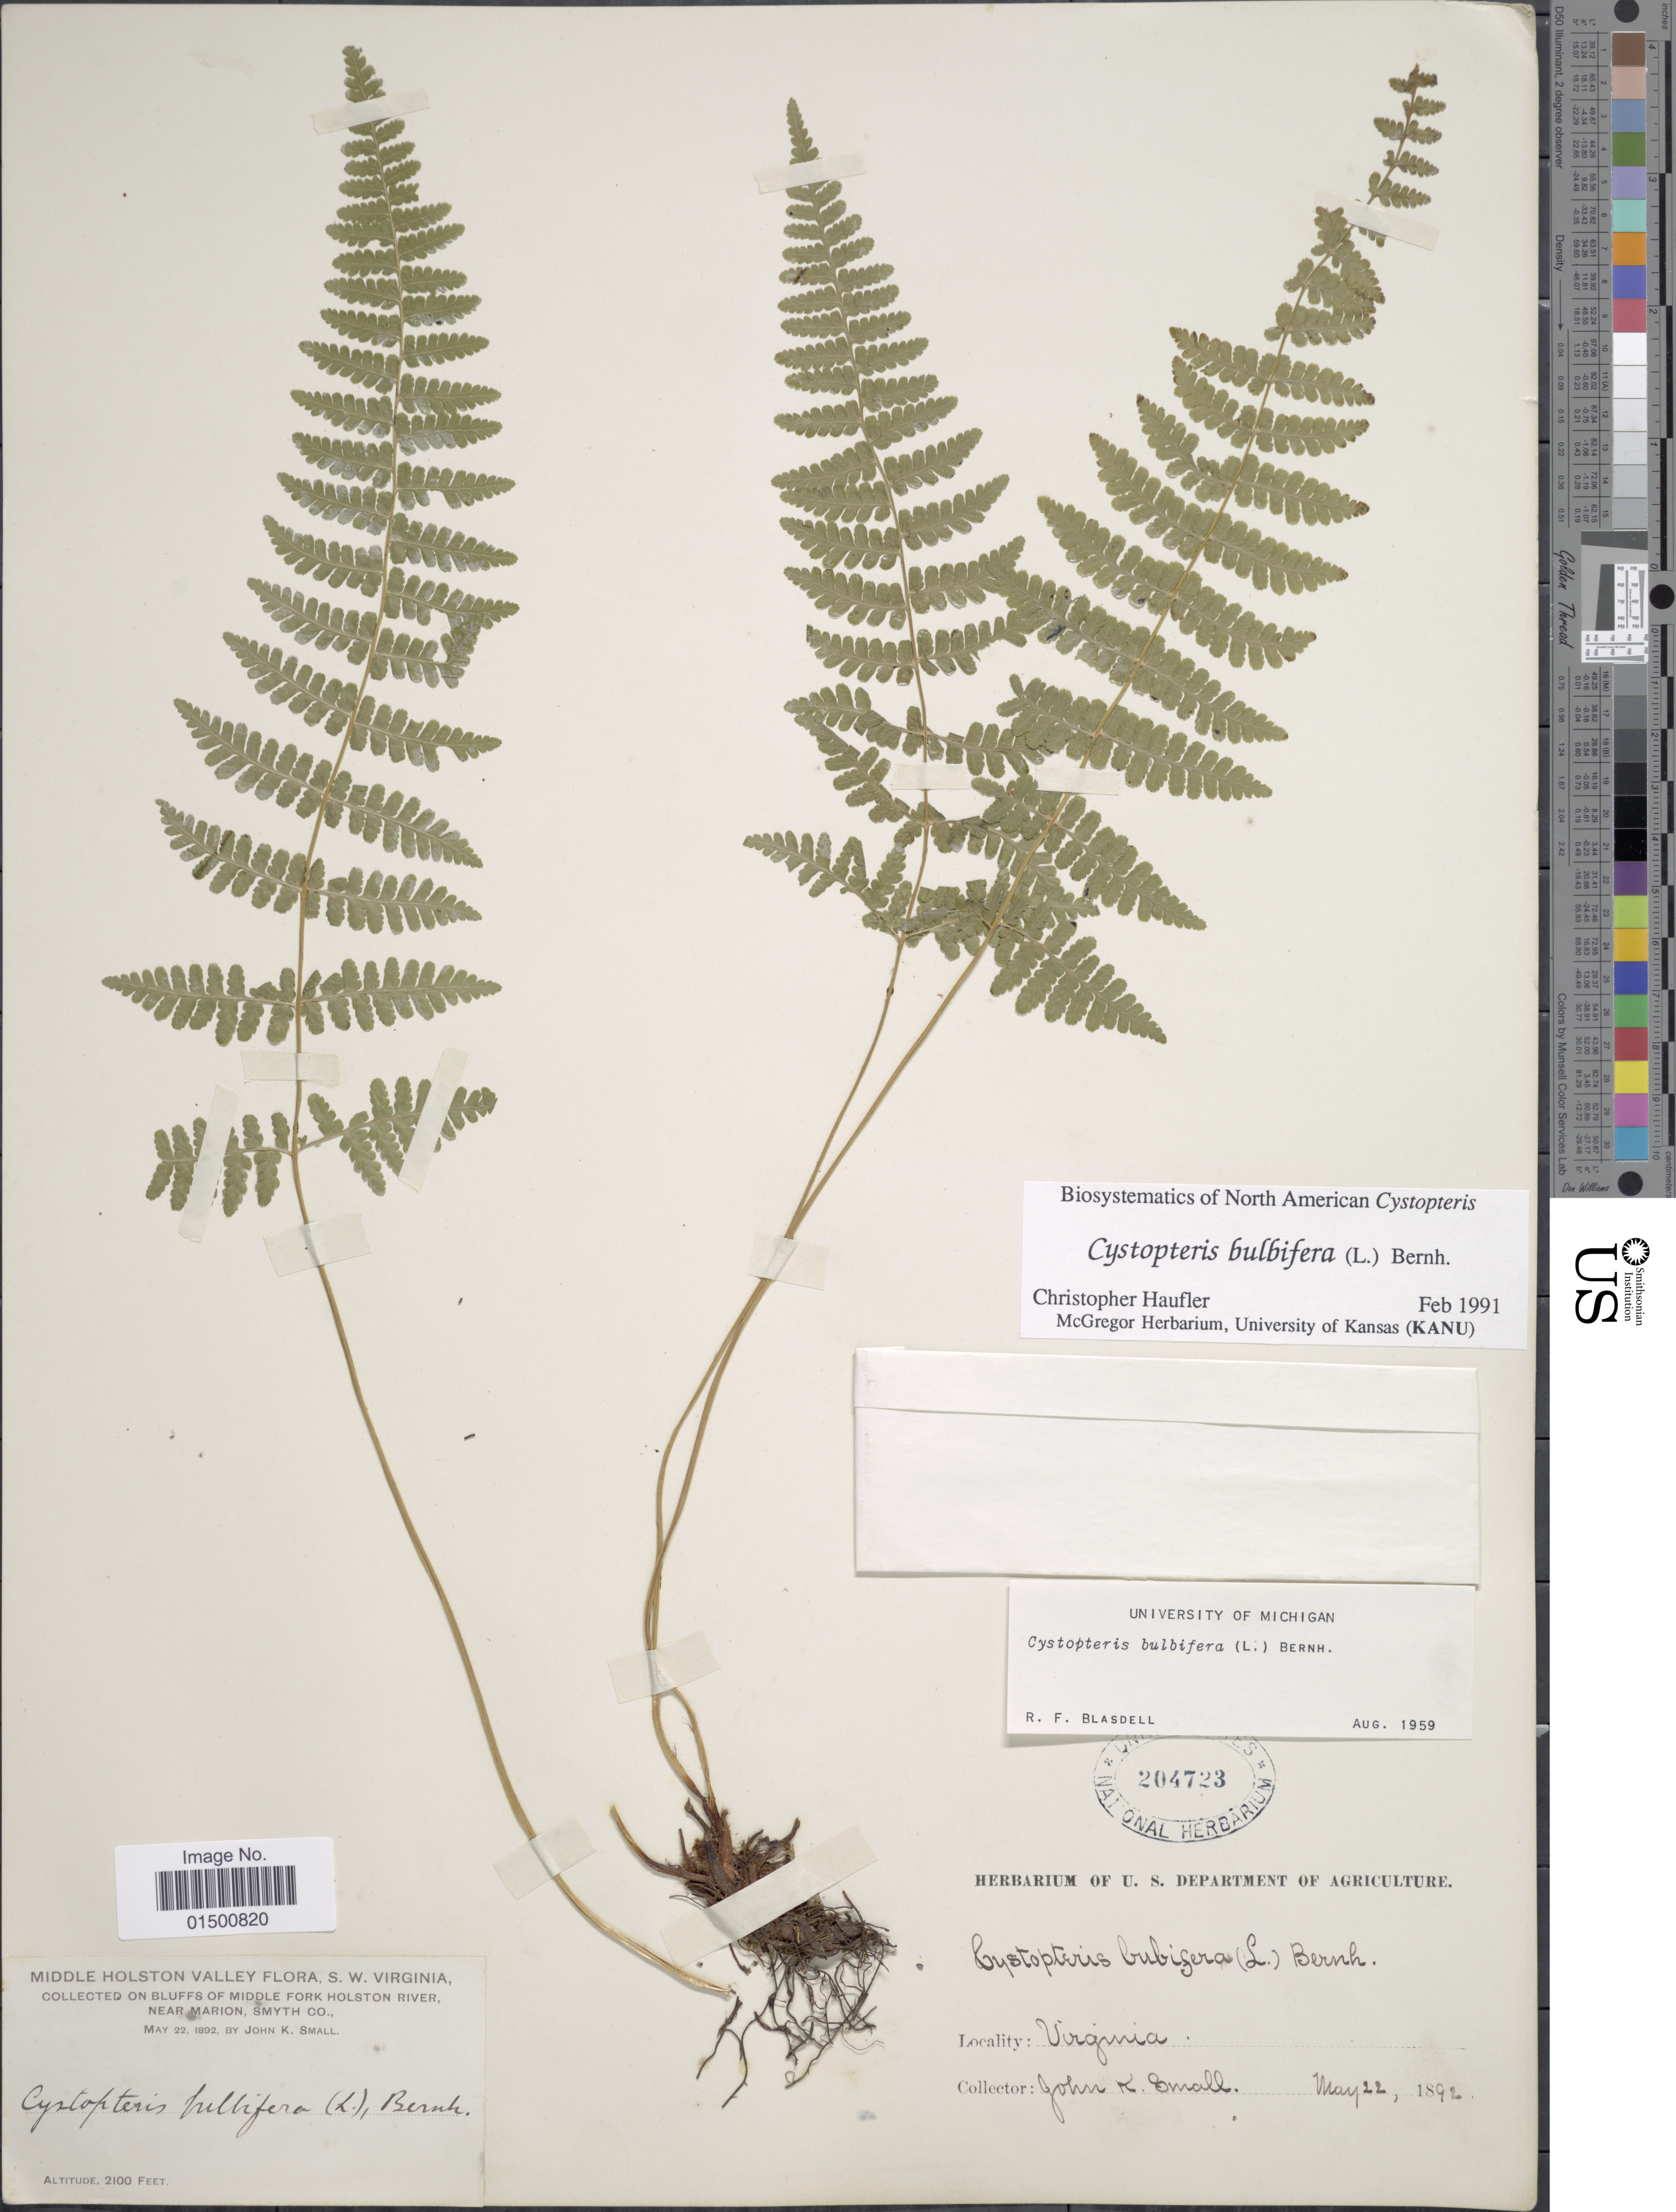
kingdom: Plantae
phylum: Tracheophyta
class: Polypodiopsida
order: Polypodiales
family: Cystopteridaceae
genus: Cystopteris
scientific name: Cystopteris bulbifera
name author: (L.) Bernh.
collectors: J. K. Small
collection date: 1892-05-22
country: United States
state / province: Virginia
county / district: Smyth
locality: Middle Holston Valley, S. W. Virginia, bluffs of middle fork Holston River, near Marion, Smyth Co.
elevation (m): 640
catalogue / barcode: US 204723